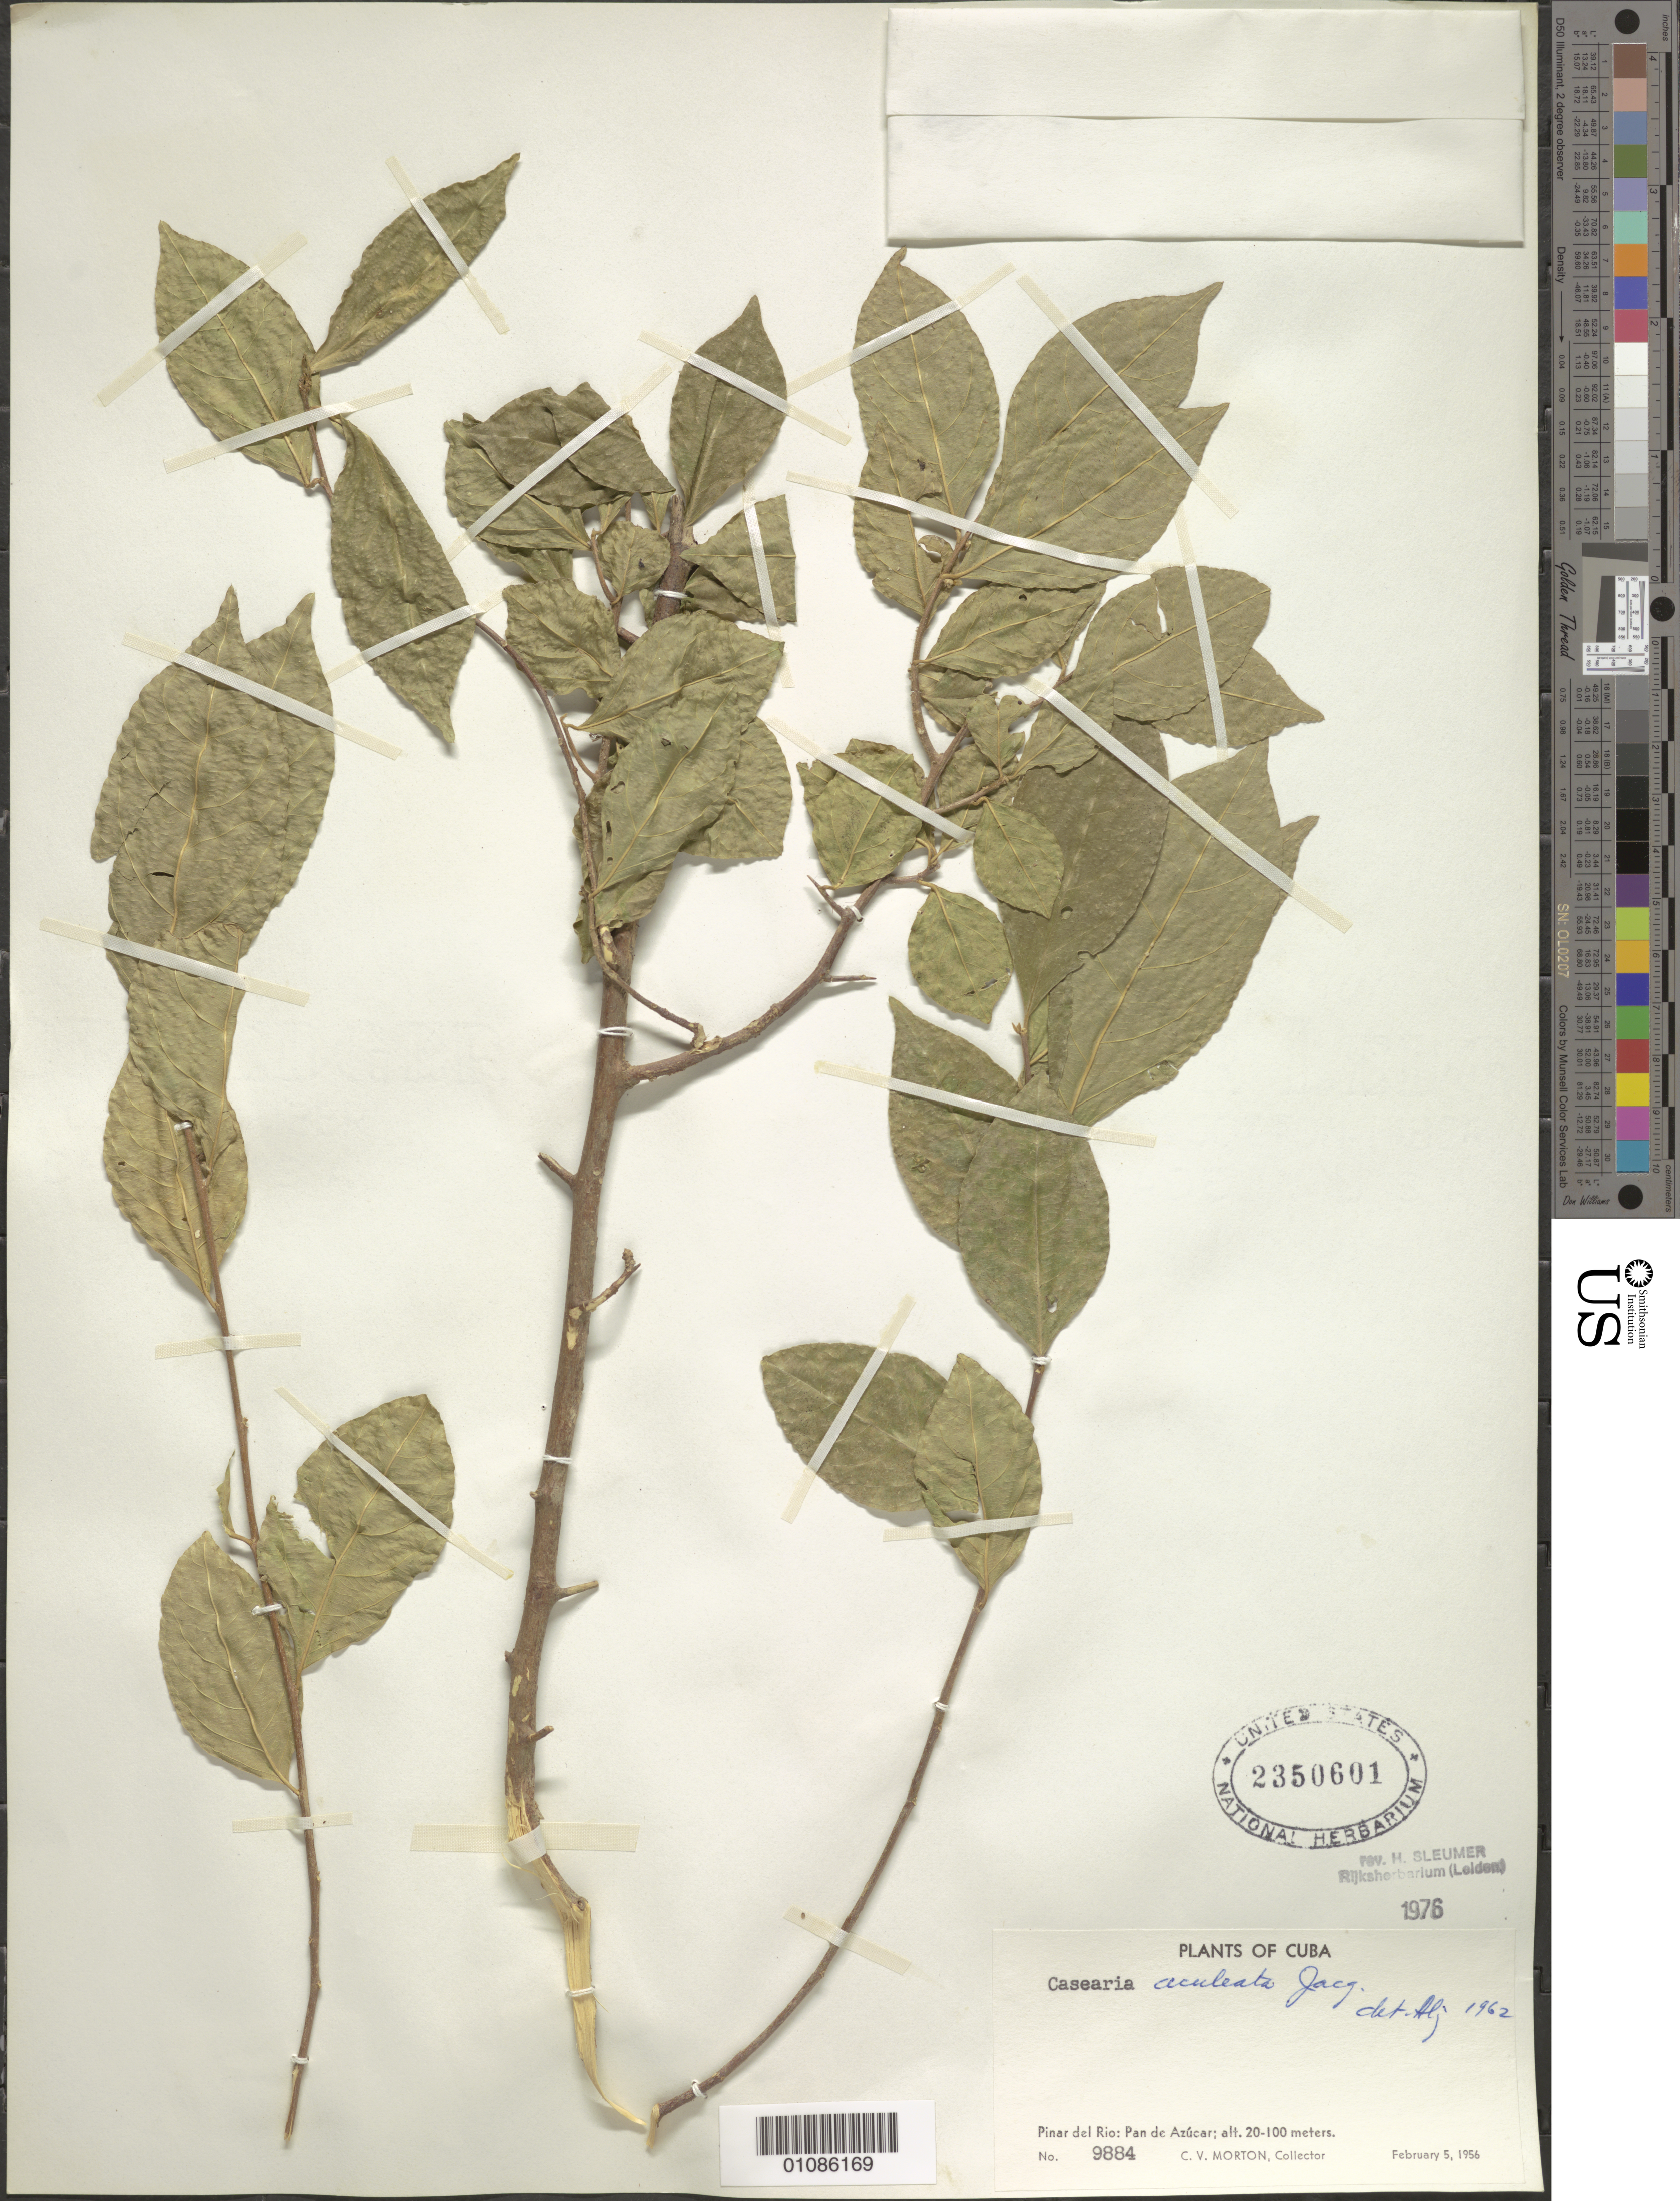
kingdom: Plantae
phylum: Tracheophyta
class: Magnoliopsida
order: Malpighiales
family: Salicaceae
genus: Casearia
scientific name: Casearia aculeata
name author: Jacq.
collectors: C. V. Morton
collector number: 9884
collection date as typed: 05 Feb 1956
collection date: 1956-02-05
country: Cuba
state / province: Pinar del Rio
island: Cuba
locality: Pan de Azucar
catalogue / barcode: US 2350601